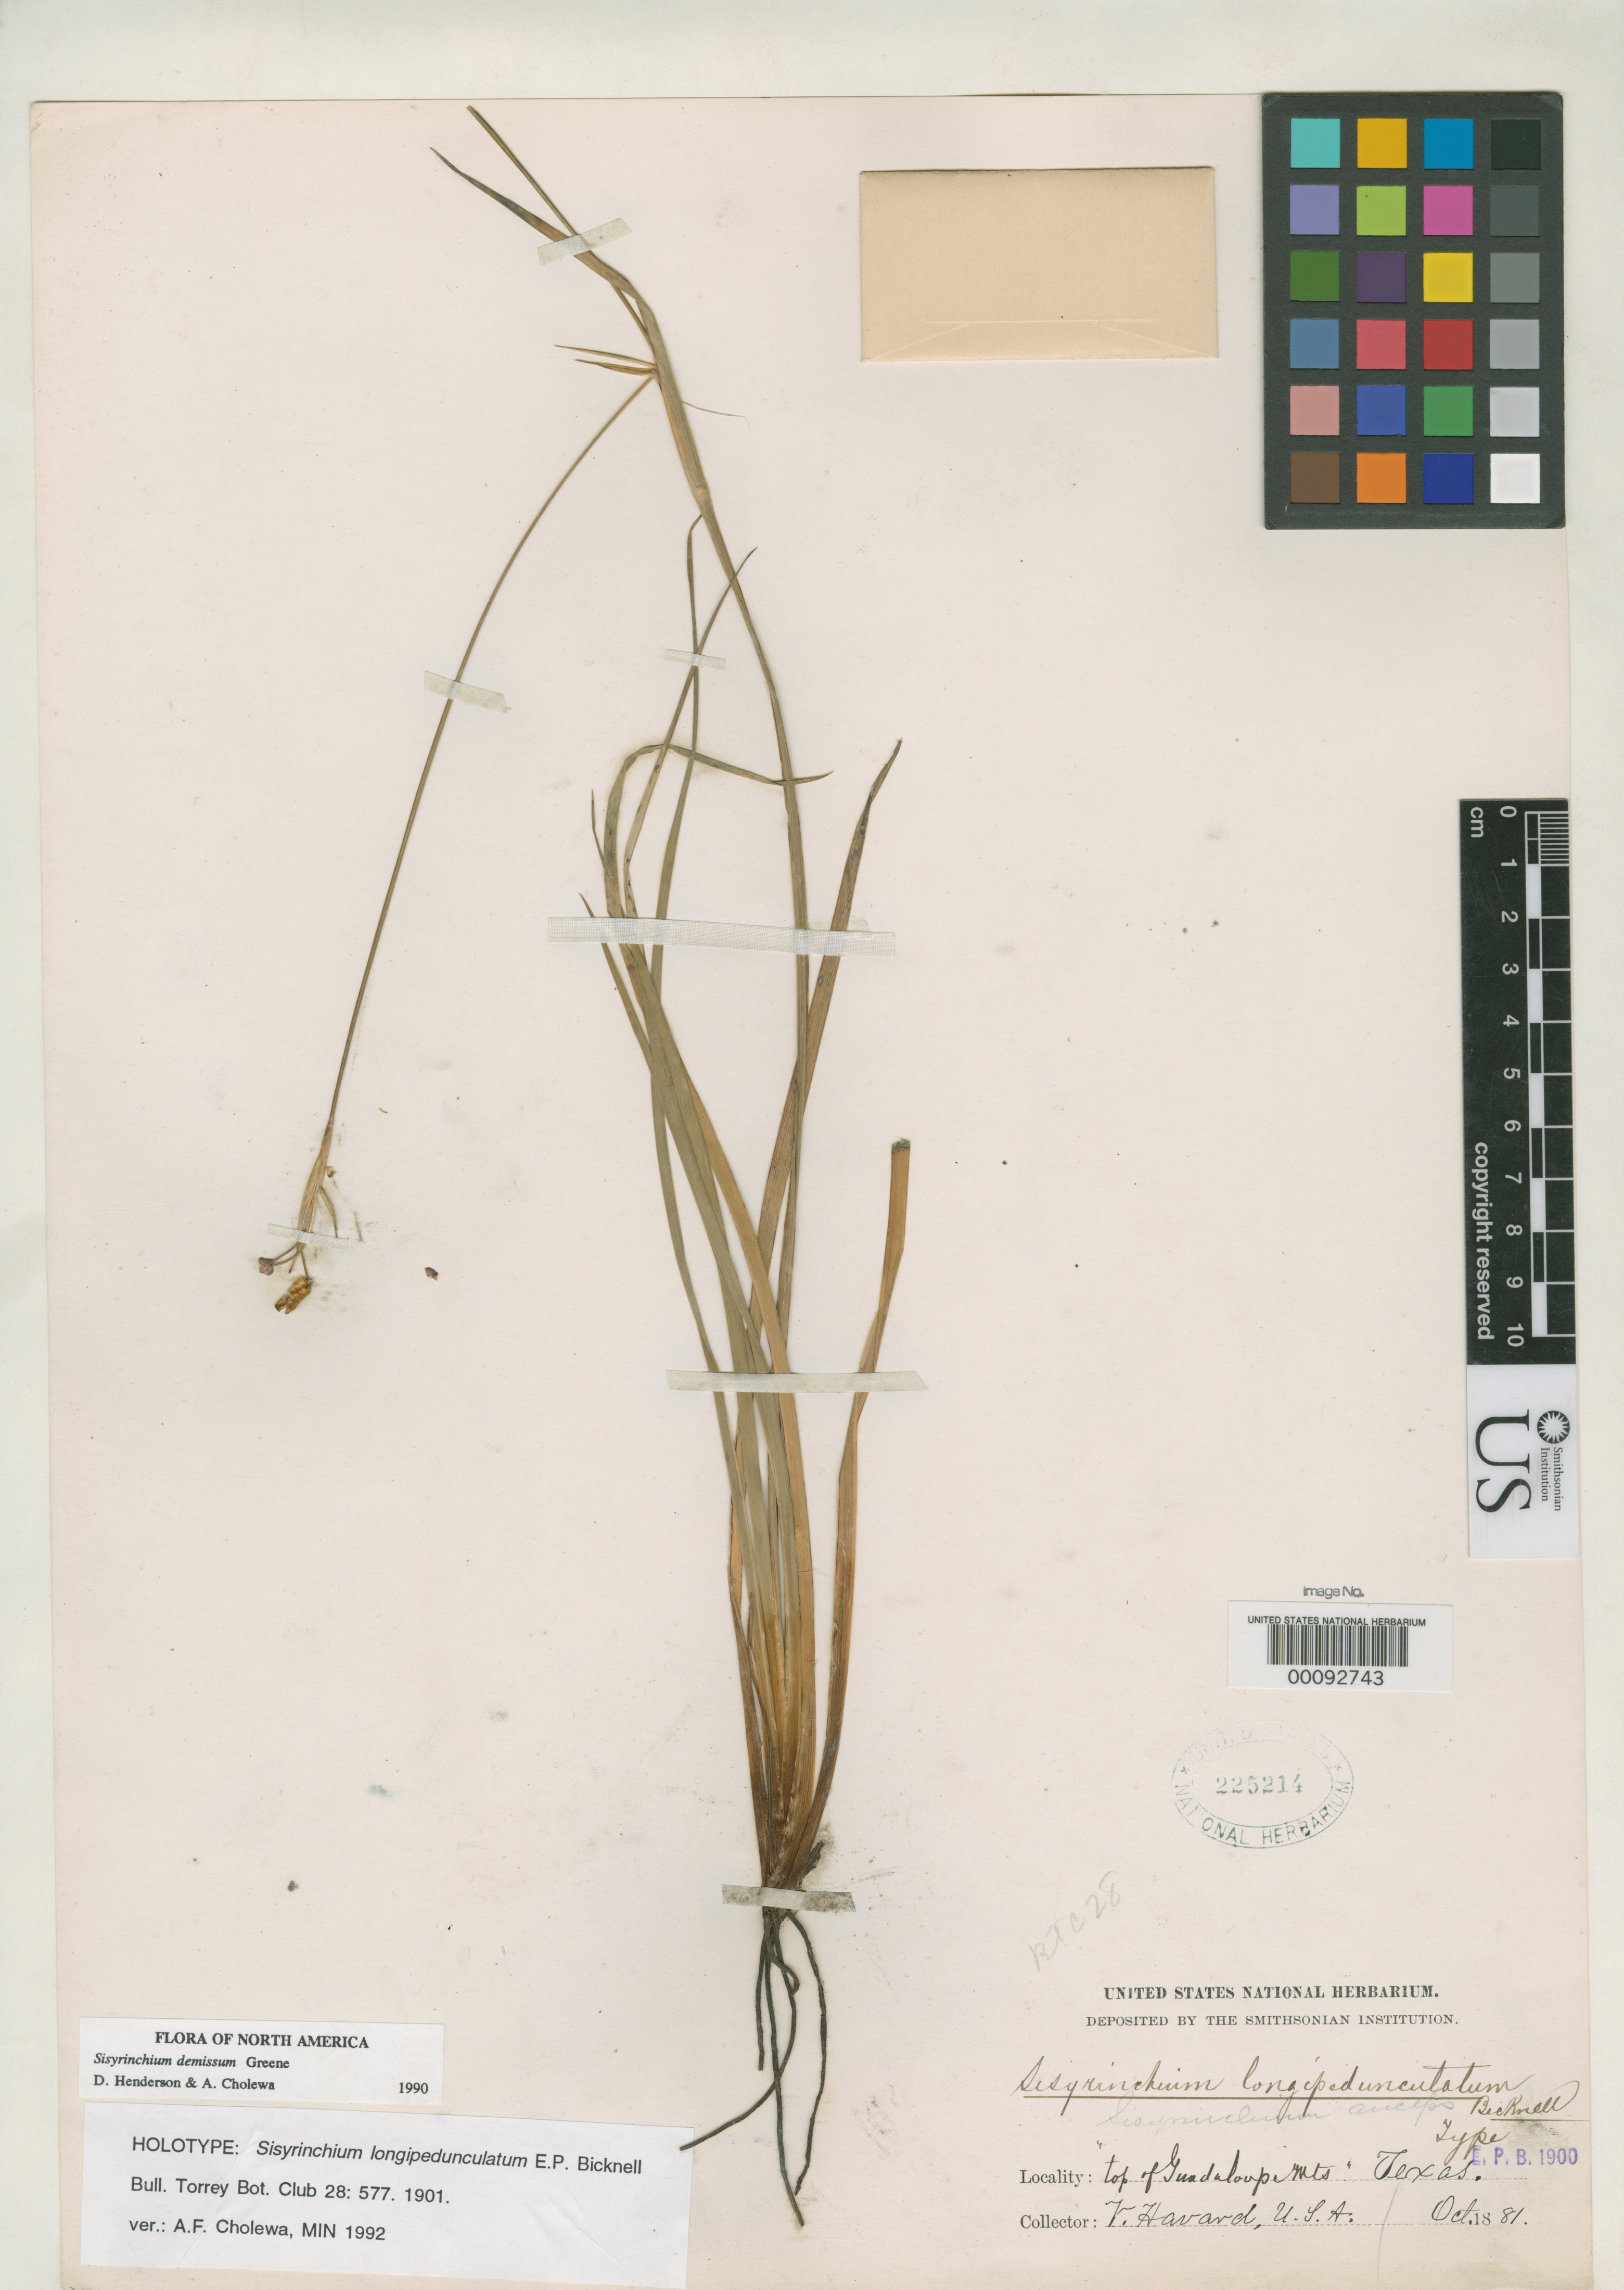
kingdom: Plantae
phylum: Tracheophyta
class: Liliopsida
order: Asparagales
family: Iridaceae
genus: Sisyrinchium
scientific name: Sisyrinchium longipedunculatum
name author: E.P. Bicknell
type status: Holotype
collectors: V. Havard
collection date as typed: Oct 1881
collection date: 1881-10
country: United States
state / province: Texas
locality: Top of Guadaloupe Mts.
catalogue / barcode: US 225214